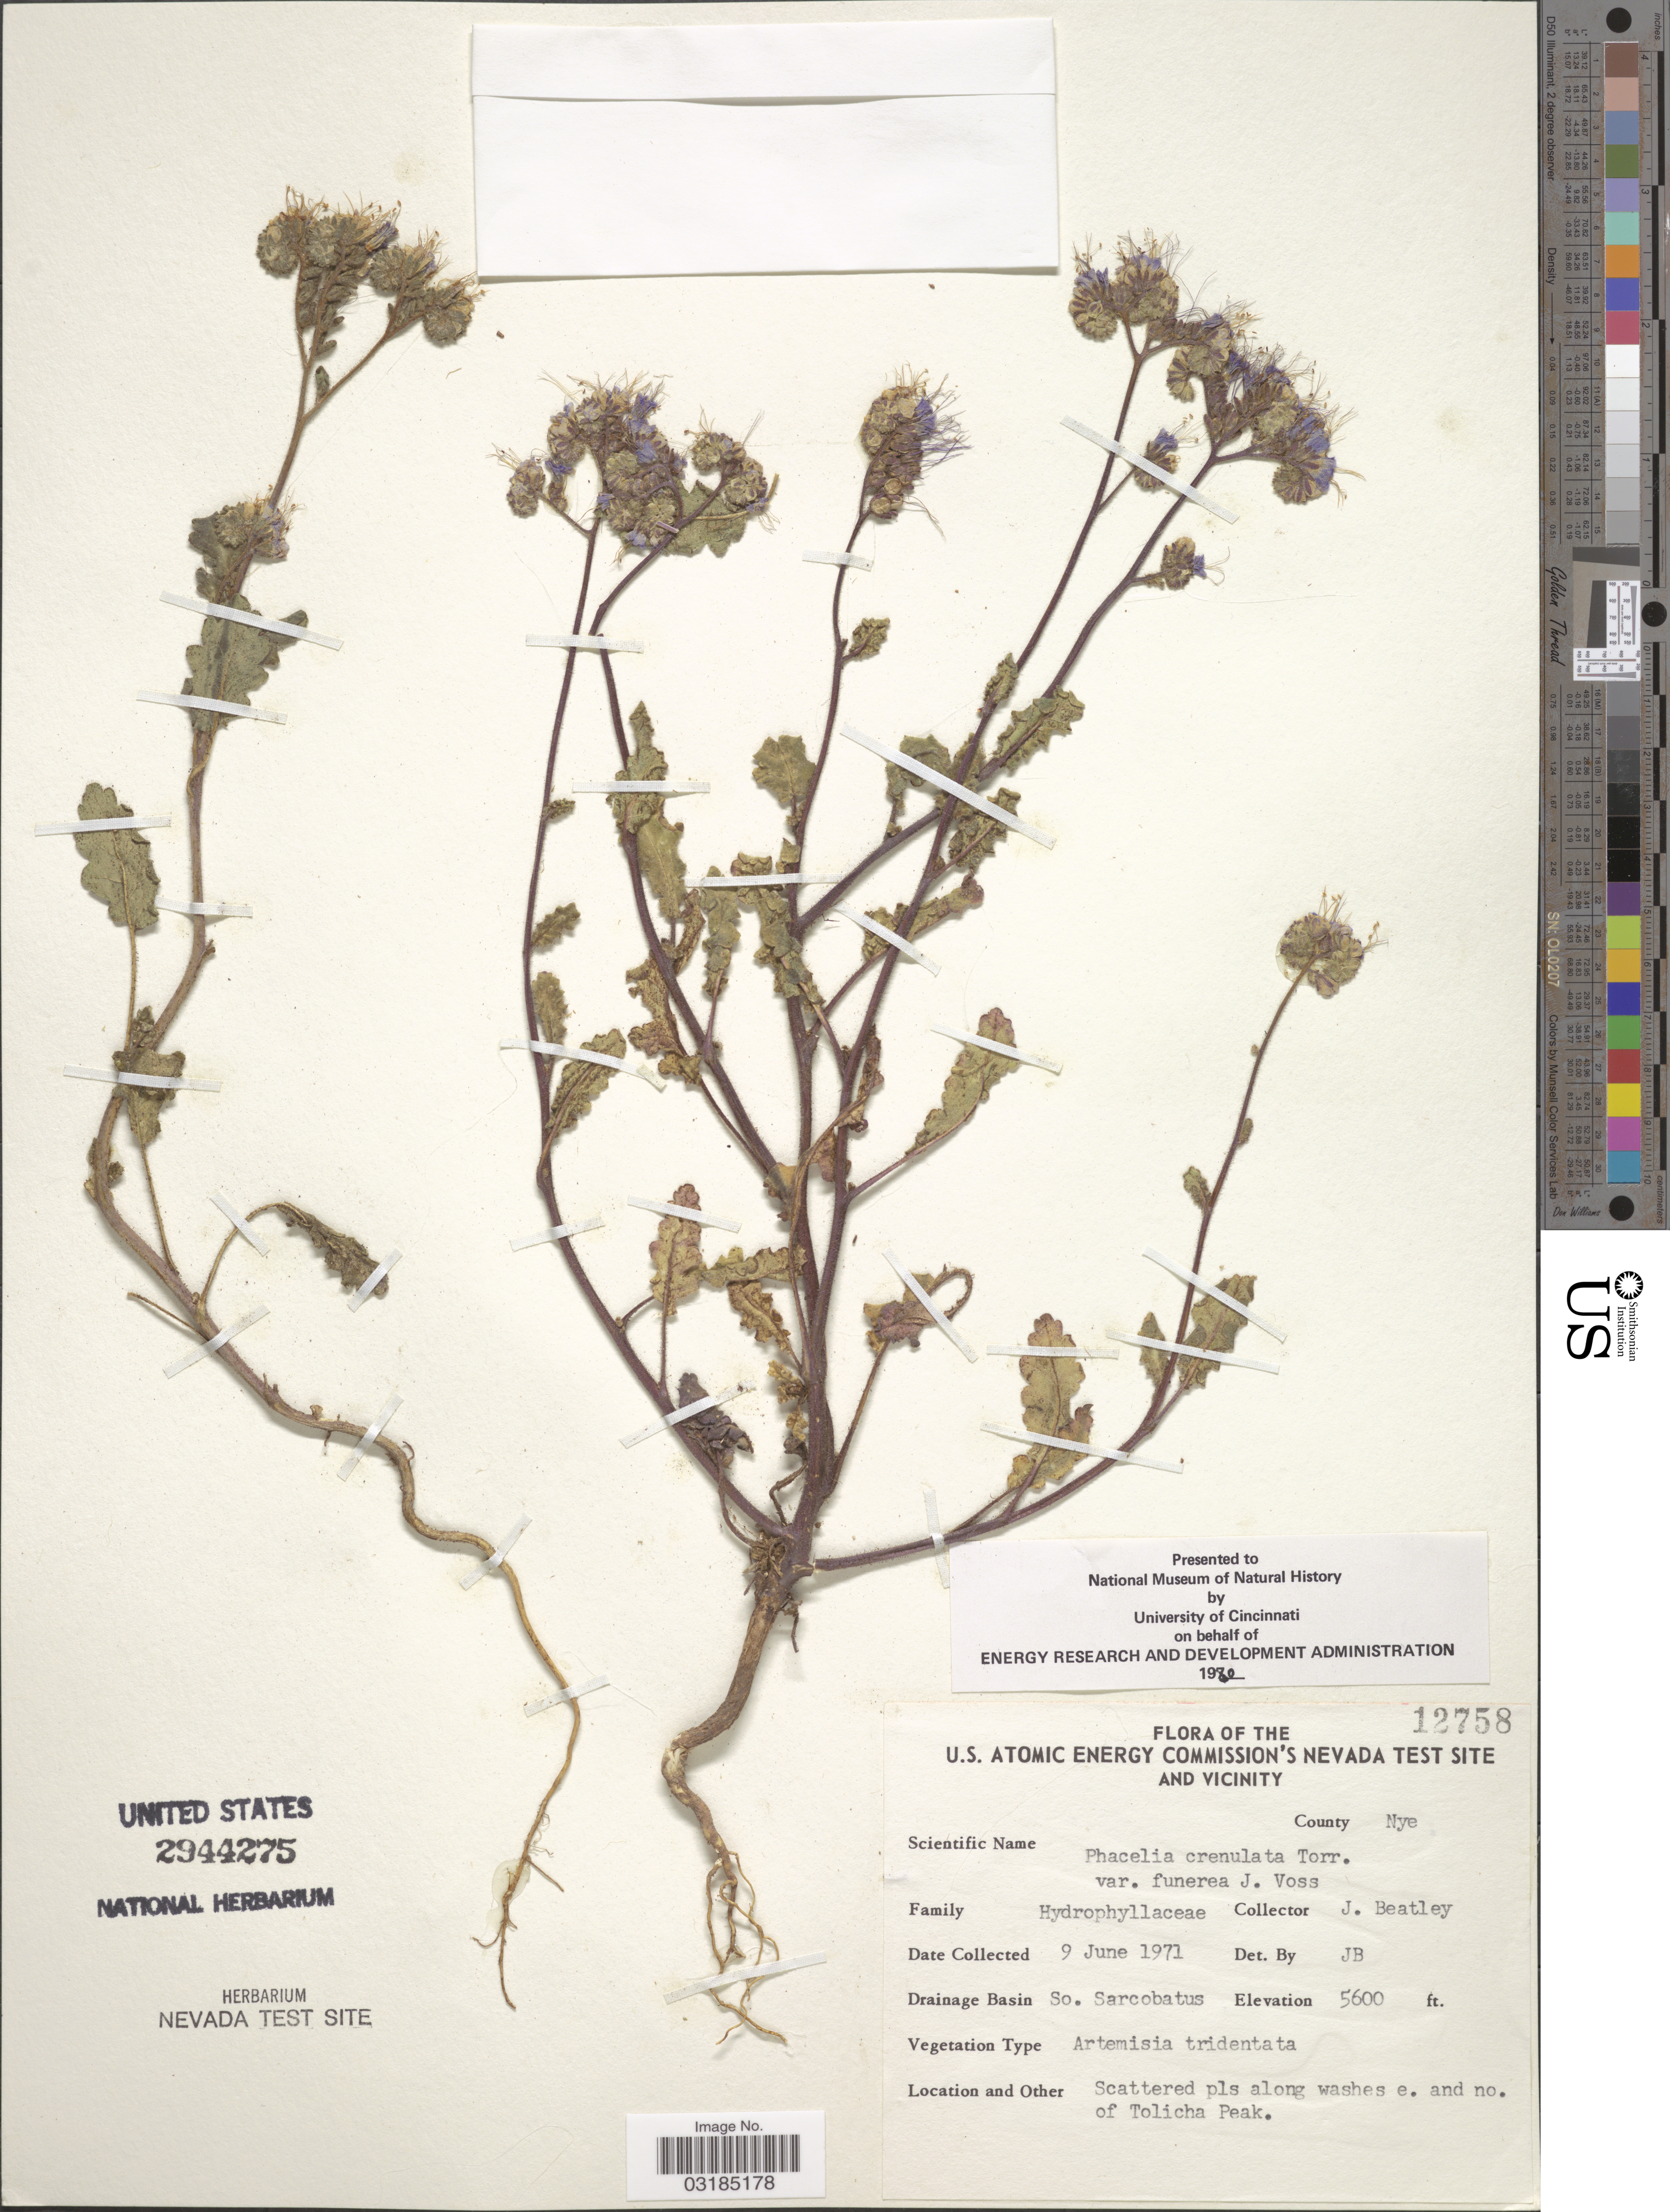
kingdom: Plantae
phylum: Tracheophyta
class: Magnoliopsida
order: Boraginales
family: Hydrophyllaceae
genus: Phacelia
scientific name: Phacelia crenulata var. funerea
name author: J.W. Voss in Munz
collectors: J. C. Beatley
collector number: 12758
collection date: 1971-06-09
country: United States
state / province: Nevada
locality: The U.S. Atomic Energy Commission's Nevada Test Site and Vicinity. County Nye. Drainage Basin So. Sarcobatus. Along washes e. and no. of Tolicha Peak.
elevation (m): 1707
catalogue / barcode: US 2944275